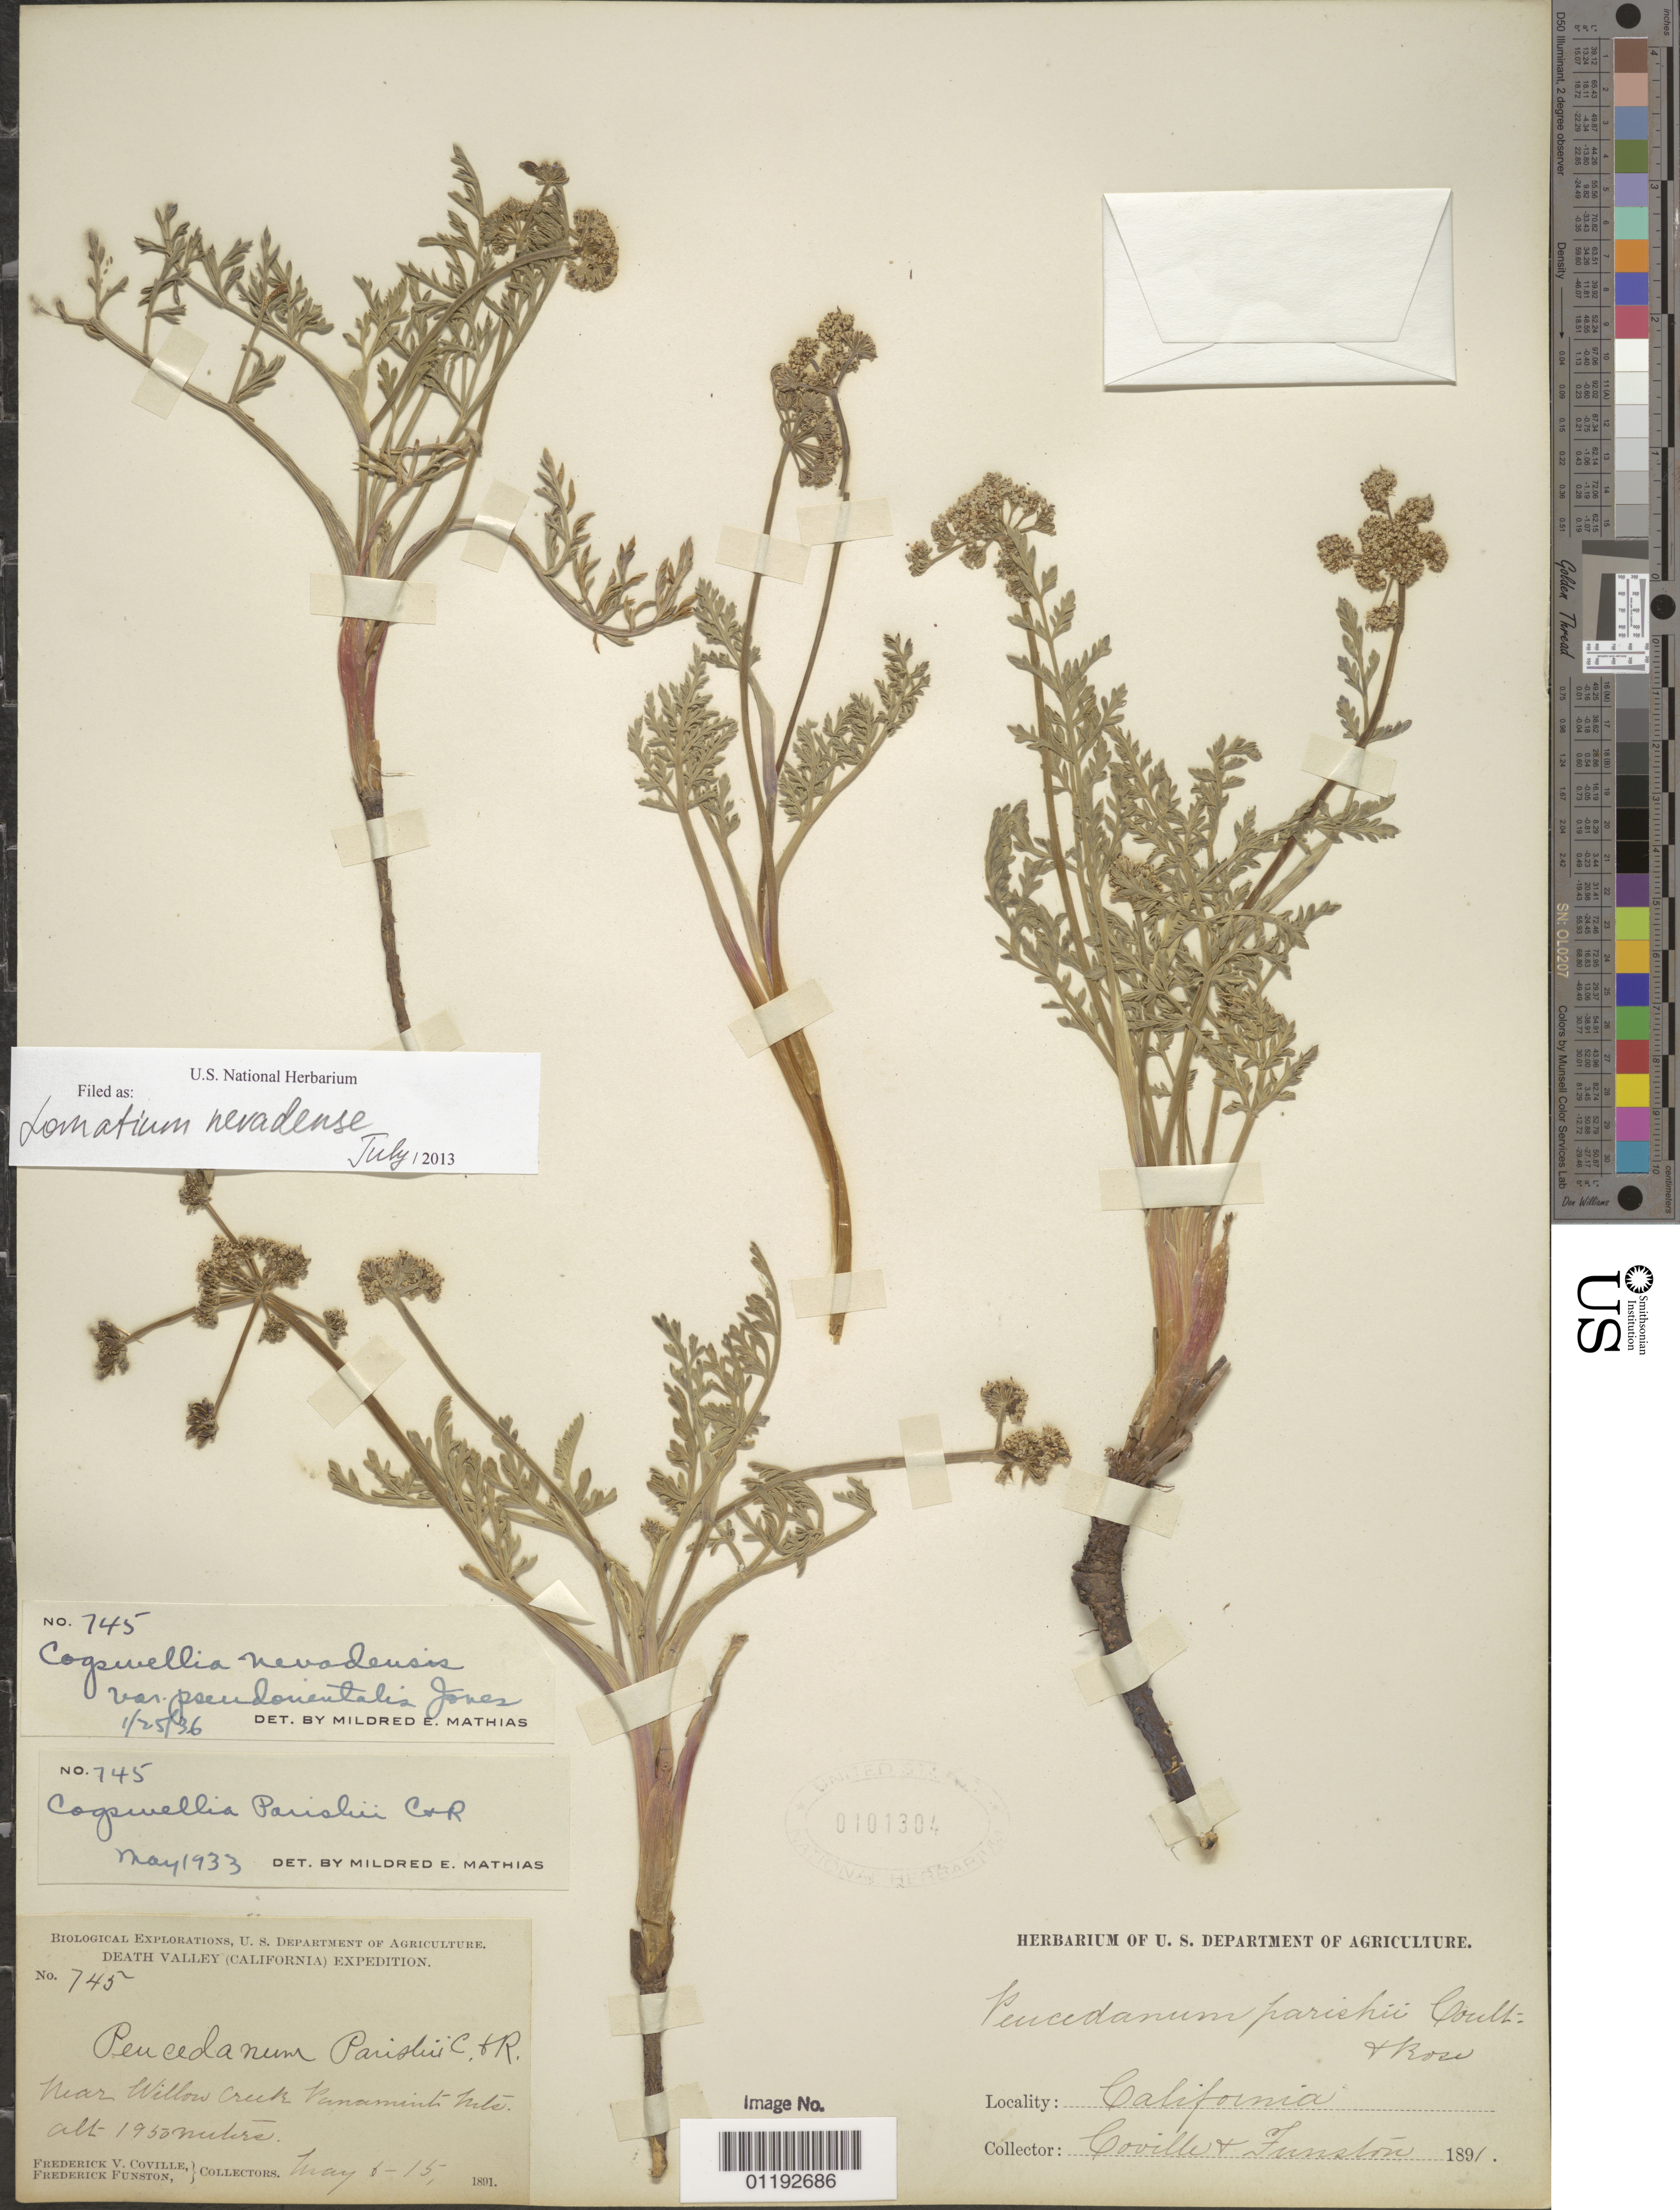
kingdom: Plantae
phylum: Tracheophyta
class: Magnoliopsida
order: Apiales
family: Apiaceae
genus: Lomatium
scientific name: Lomatium nevadense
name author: (S. Watson) J.M. Coult. & Rose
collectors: F. V. Coville & F. Funston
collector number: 745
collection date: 1891-05-06/1891-05-15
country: United States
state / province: California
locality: near Willow Creek, Panamint Mts.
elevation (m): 1950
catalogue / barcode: US 101304